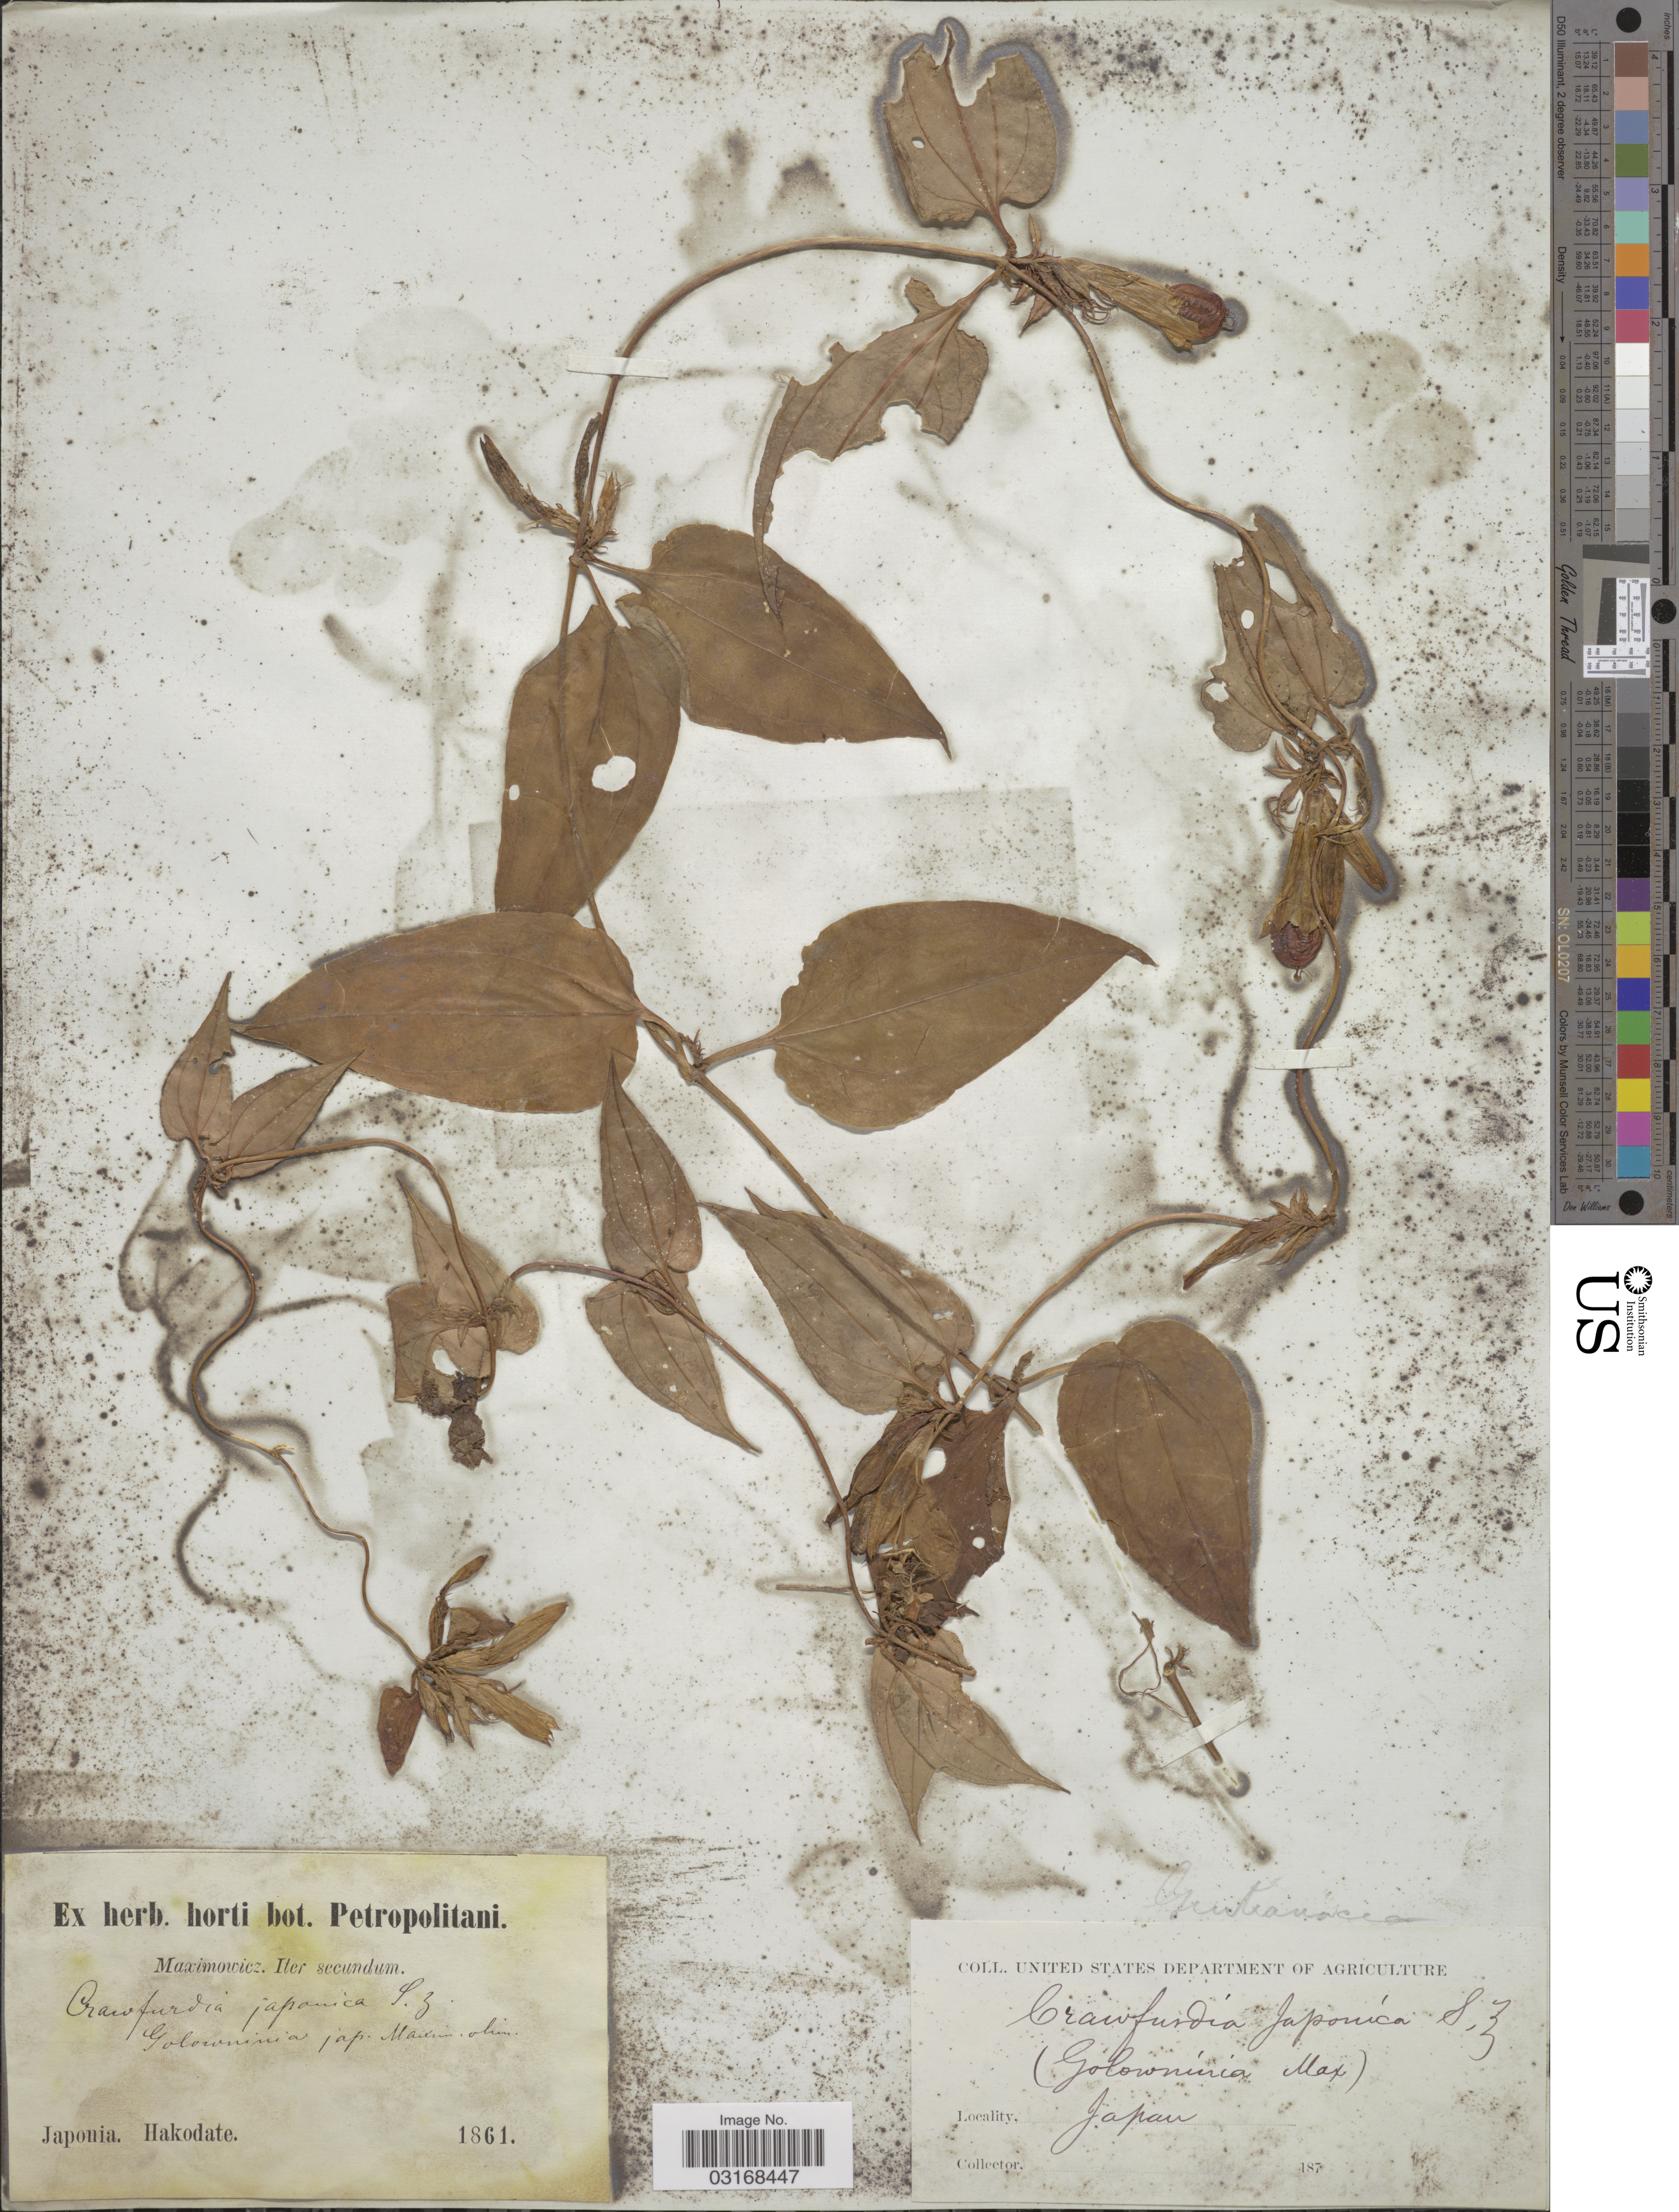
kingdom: Plantae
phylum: Tracheophyta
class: Magnoliopsida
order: Gentianales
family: Gentianaceae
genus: Crawfurdia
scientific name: Crawfurdia japonica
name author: Siebold & Zucc.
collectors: Maximowicz, --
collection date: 1861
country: Japan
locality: Japonia. Hakodate.